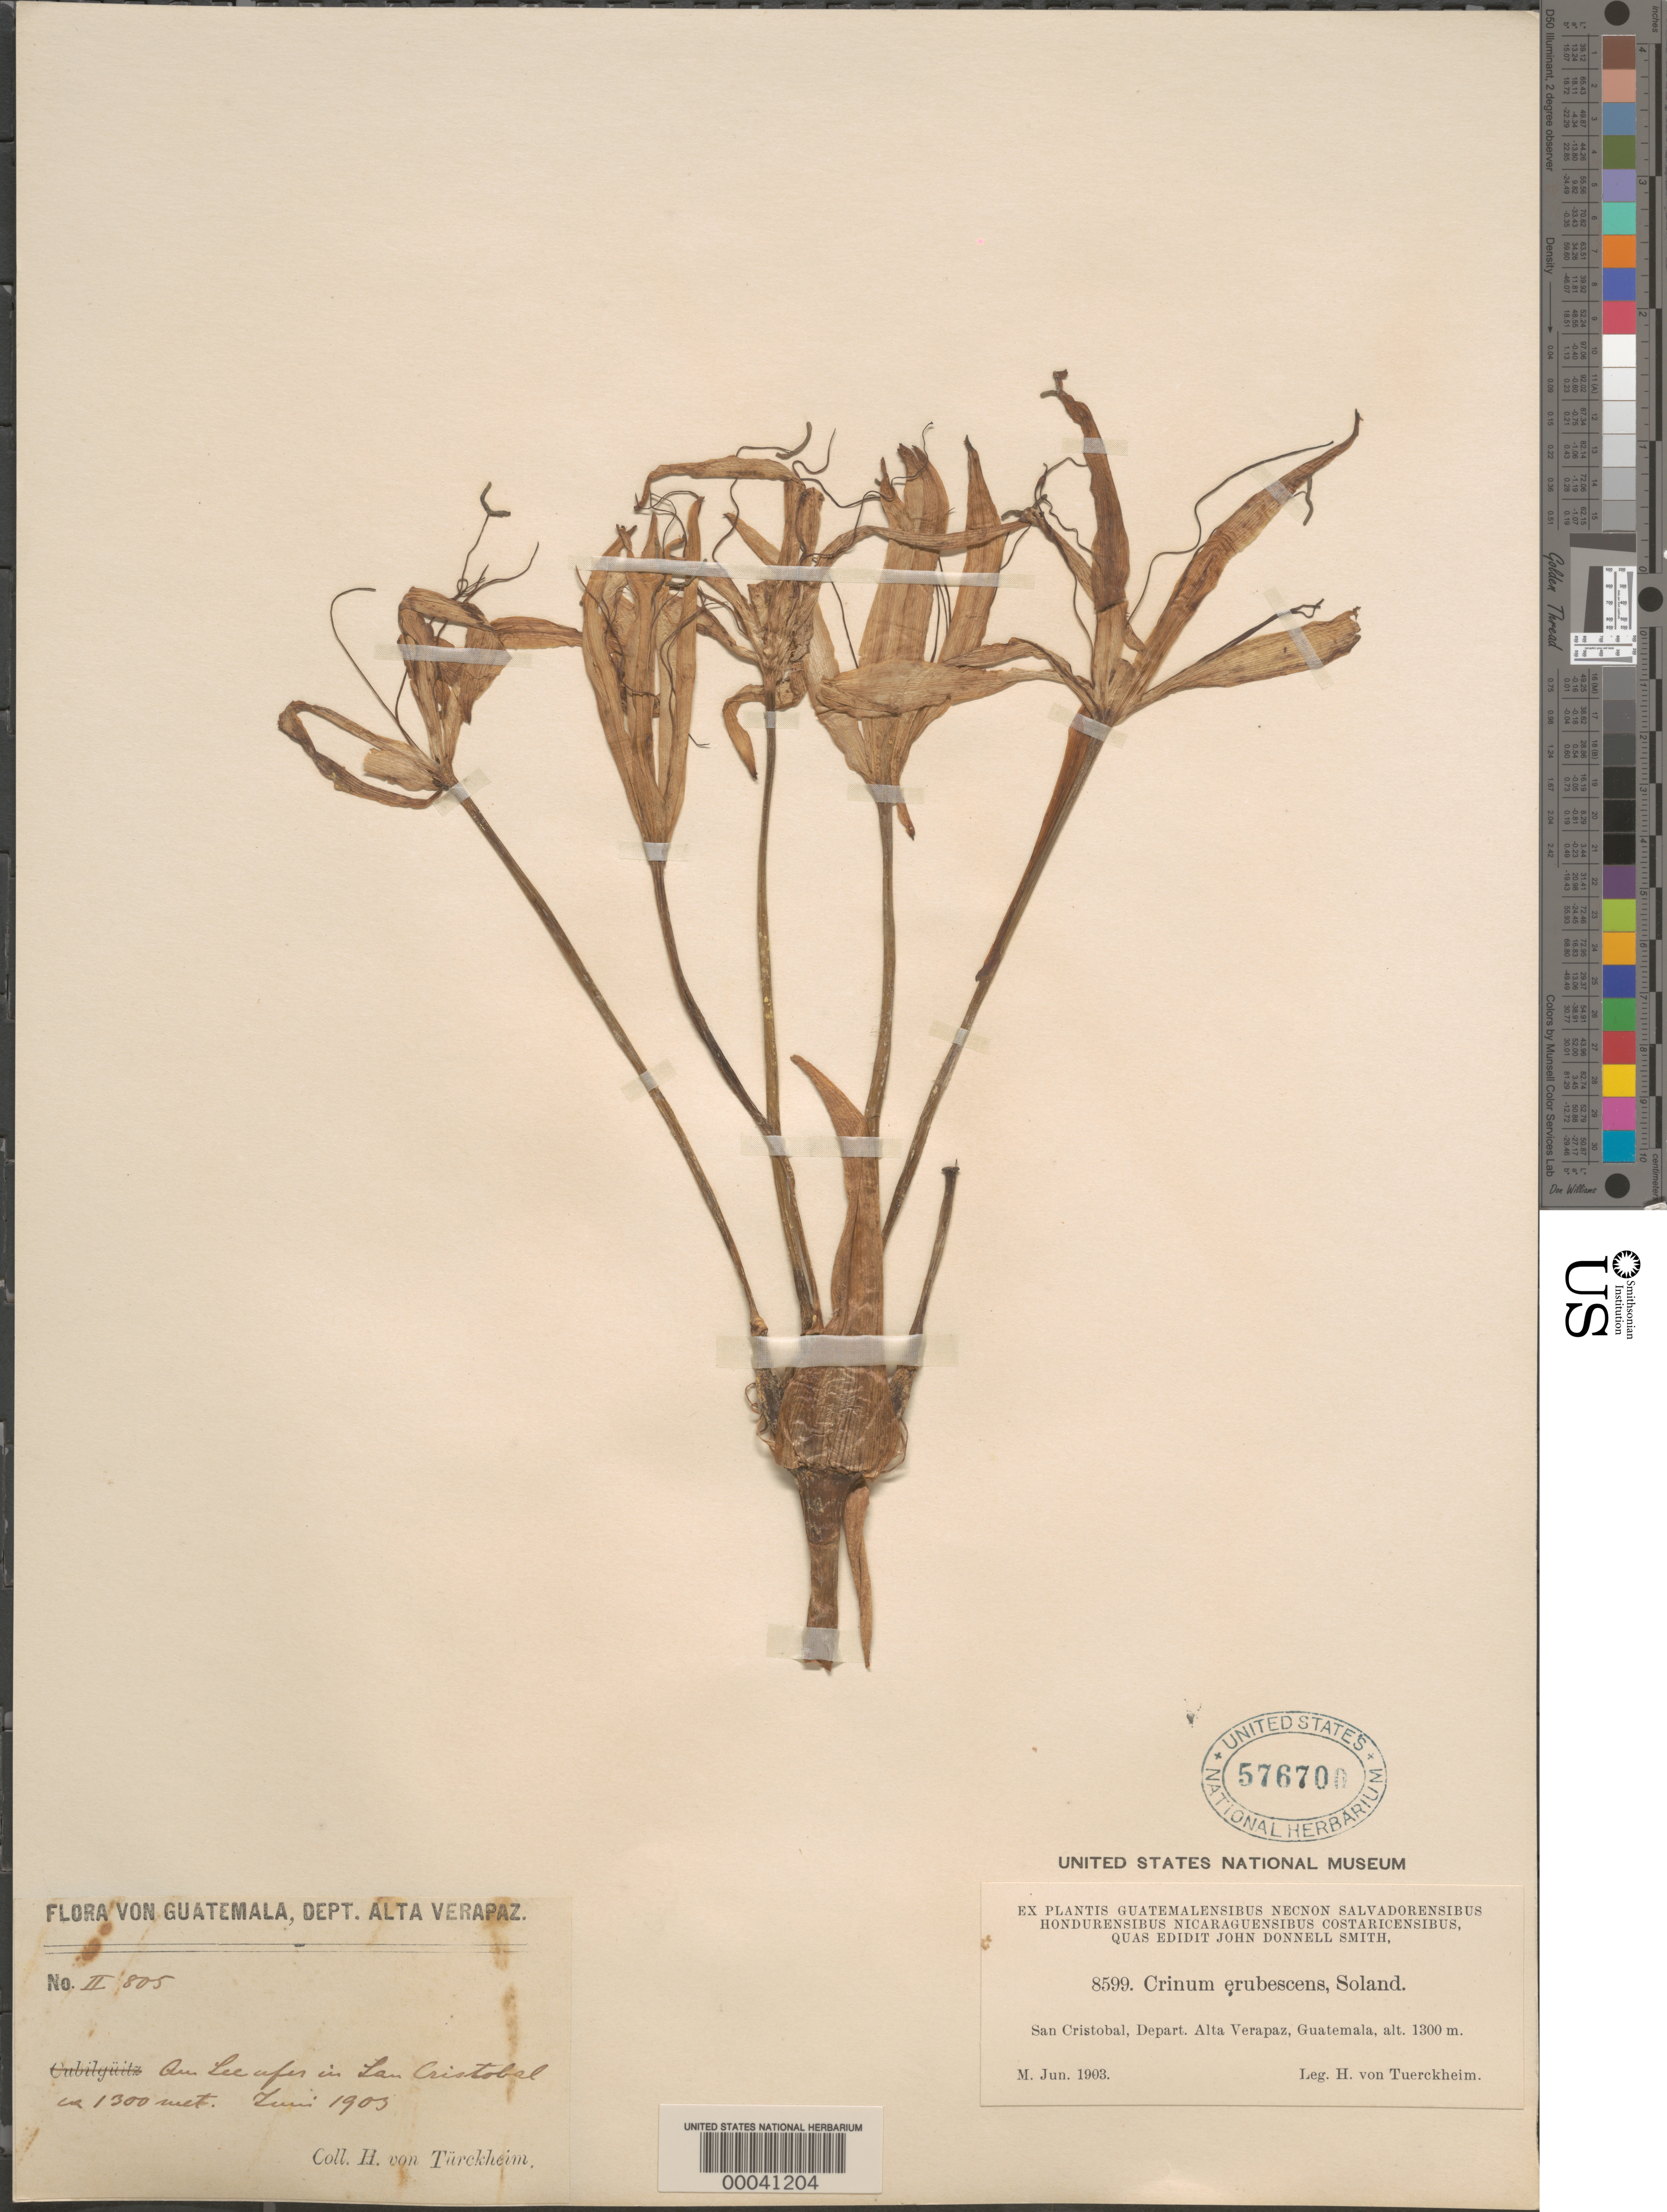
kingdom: Plantae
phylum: Tracheophyta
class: Liliopsida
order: Asparagales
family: Amaryllidaceae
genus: Crinum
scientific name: Crinum erubescens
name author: Aiton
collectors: H. von Türckheim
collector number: Ii 805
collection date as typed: Jun 1903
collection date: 1903-06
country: Guatemala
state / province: Alta Verapaz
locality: San Cristobal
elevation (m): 1300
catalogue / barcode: US 576700